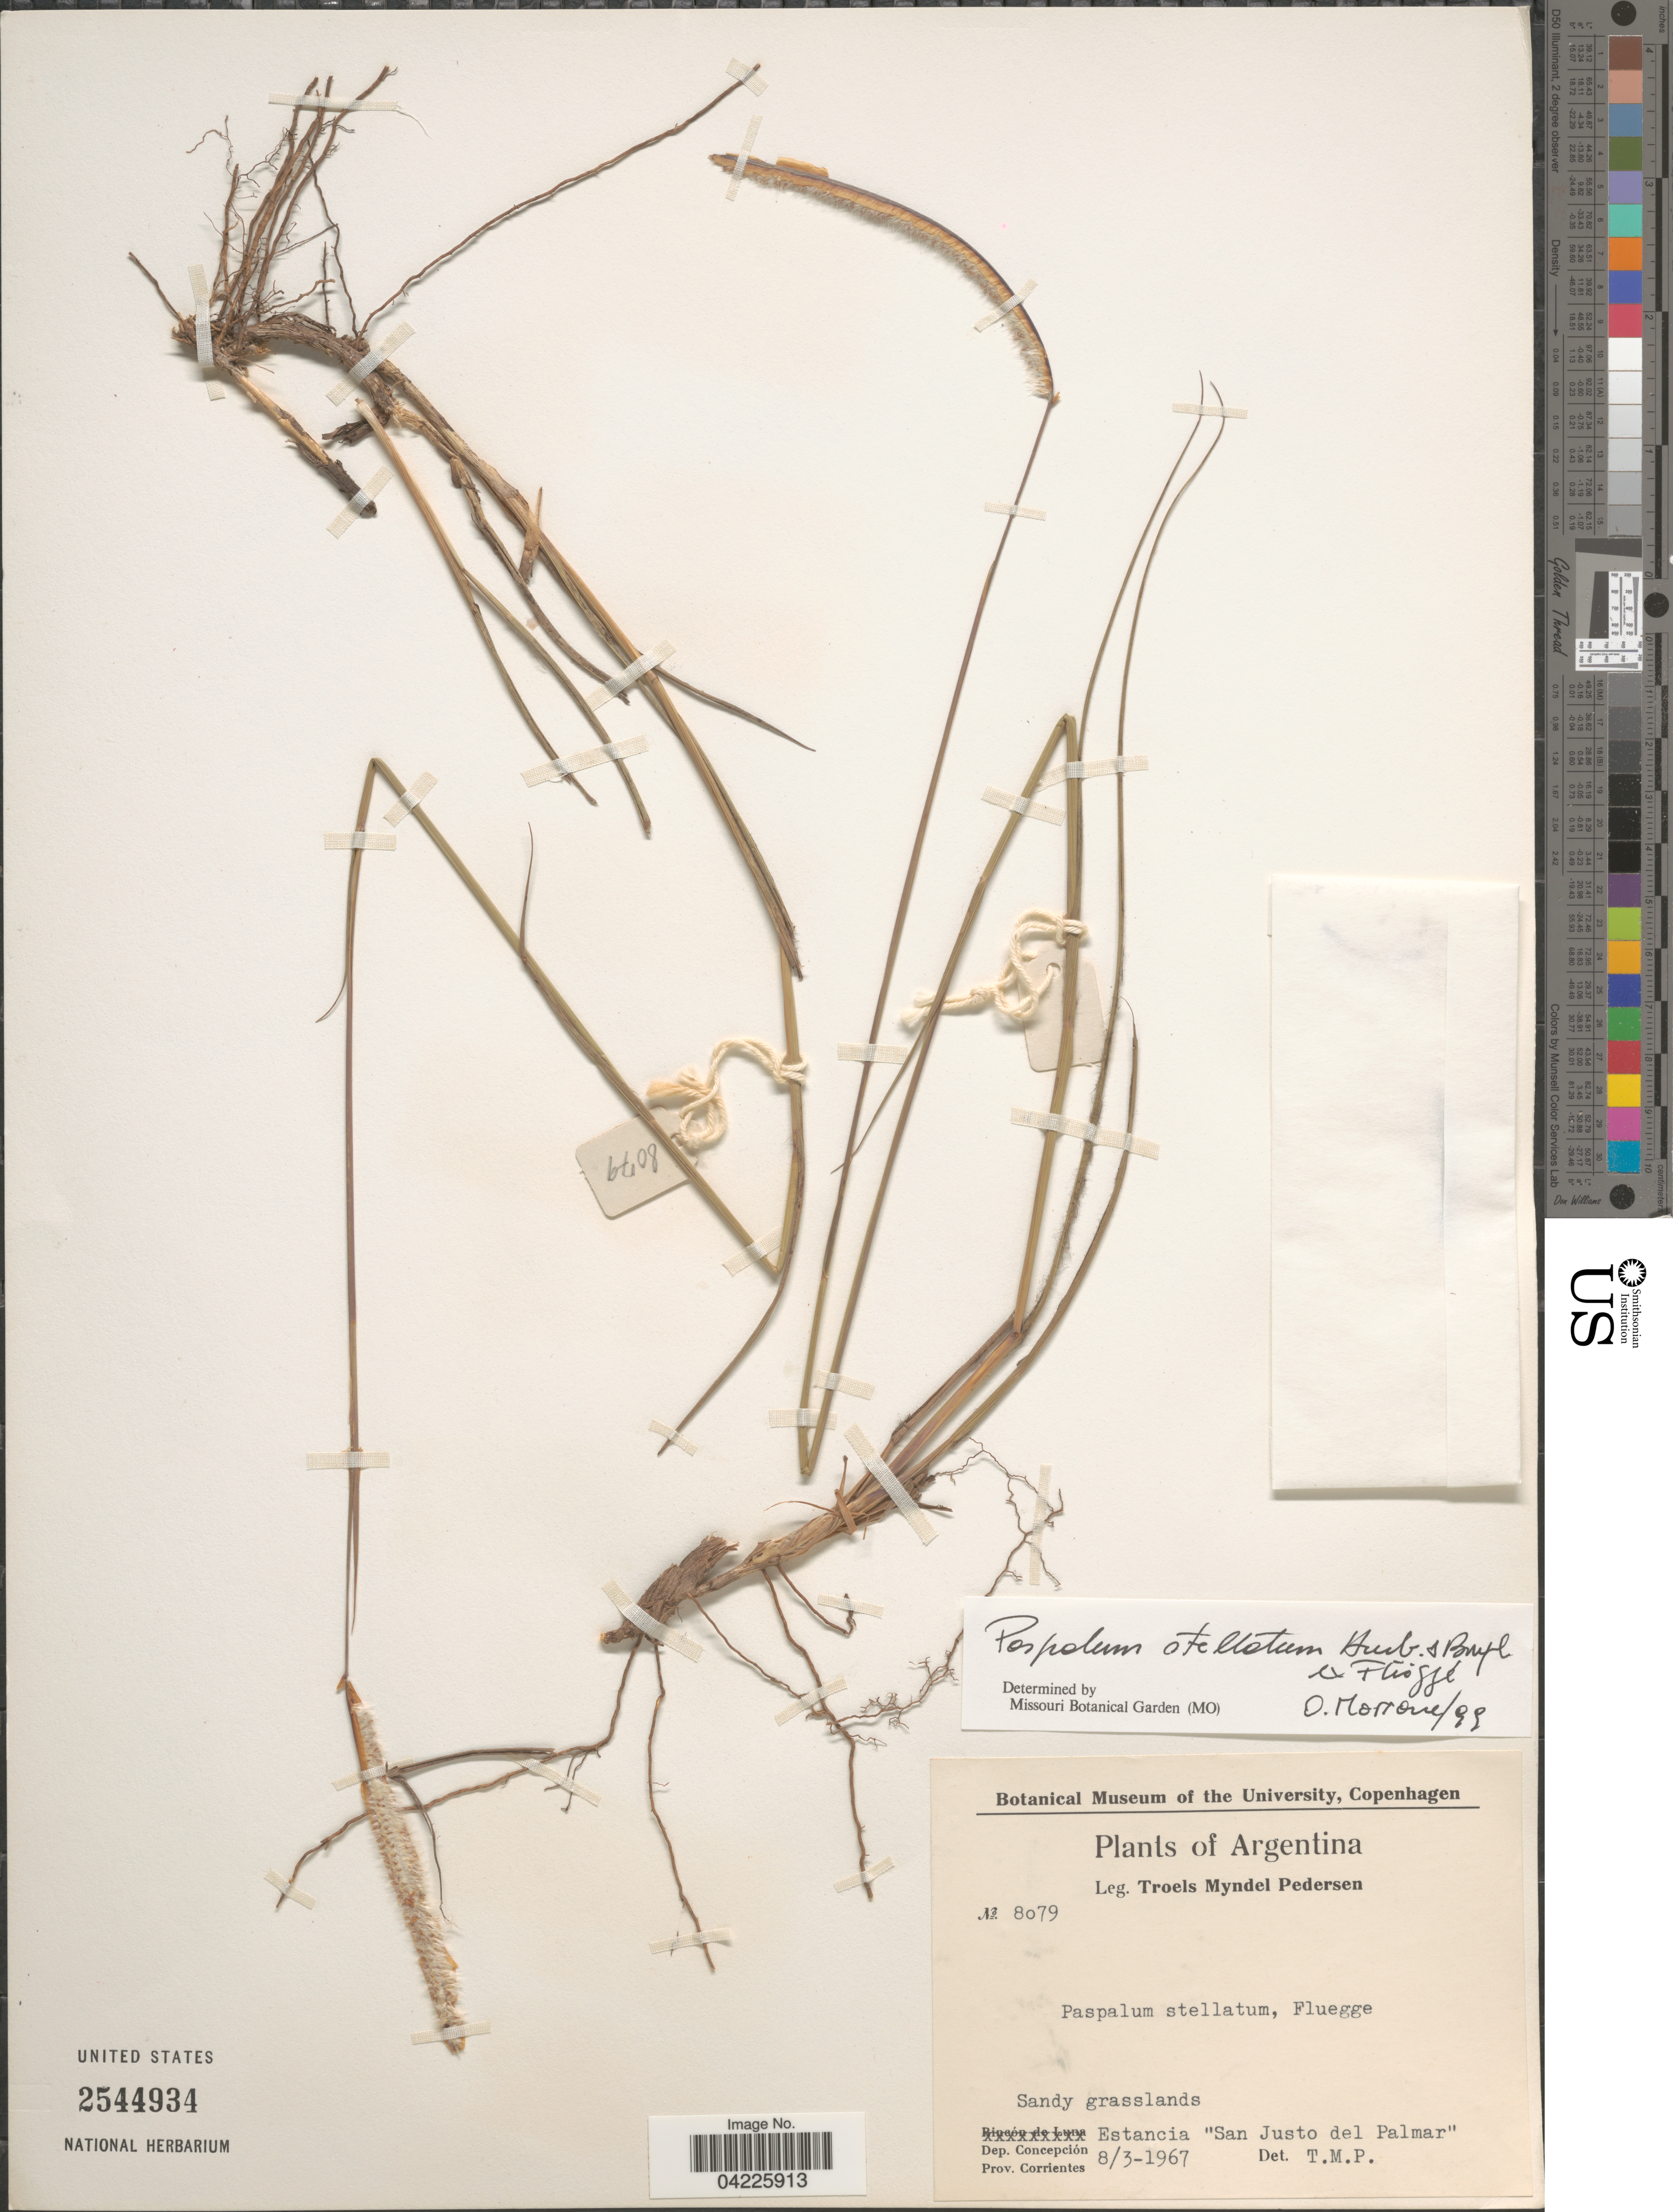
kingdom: Plantae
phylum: Tracheophyta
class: Liliopsida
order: Poales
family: Poaceae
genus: Paspalum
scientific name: Paspalum stellatum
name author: Humb. & Bonpl. ex Flüggé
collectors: T. Pederson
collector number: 8079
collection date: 1967-03-08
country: Argentina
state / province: Corrientes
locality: Estancia "San justo del Palmar". Dep. Concepción.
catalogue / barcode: US 2544934